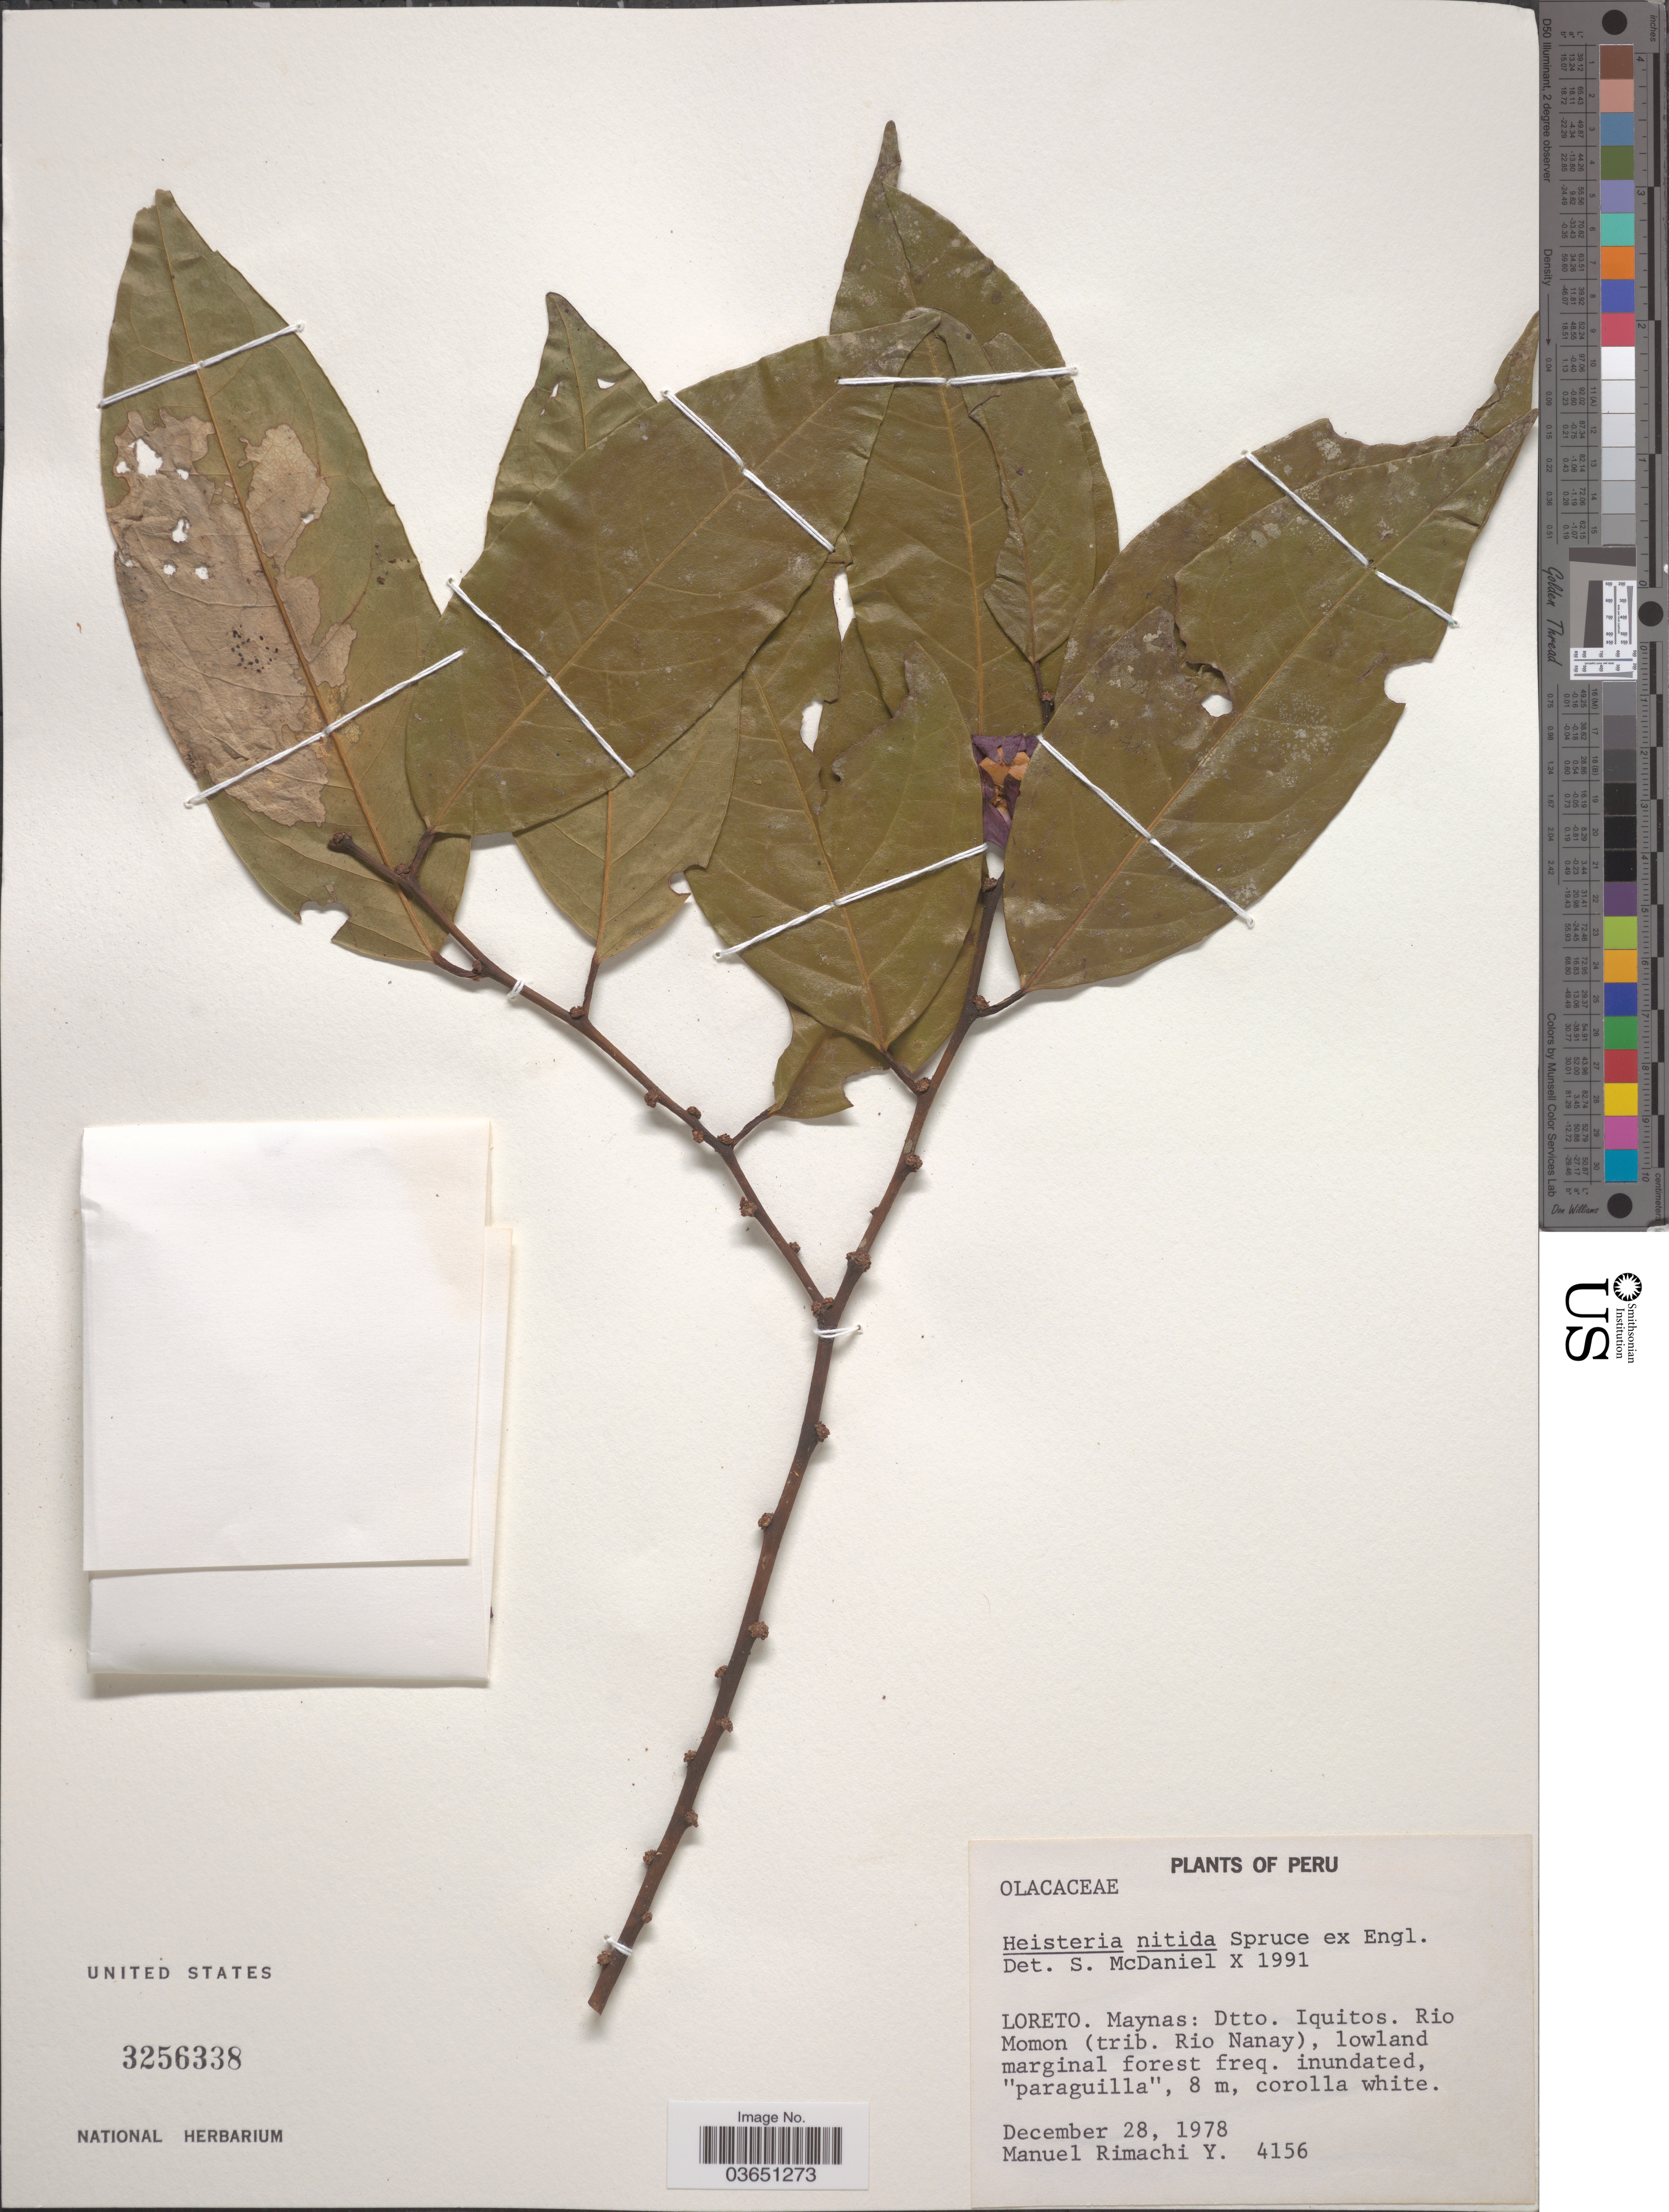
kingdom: Plantae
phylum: Tracheophyta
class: Magnoliopsida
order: Santalales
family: Erythropalaceae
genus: Heisteria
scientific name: Heisteria nitida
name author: Engl.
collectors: M. Rimachi Y.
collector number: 4156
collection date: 1978-12-28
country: Peru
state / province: Loreto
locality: Maynas: Dtto. Iquitos. Rio Momon (trib. Rio Nanay).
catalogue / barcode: US 3256338